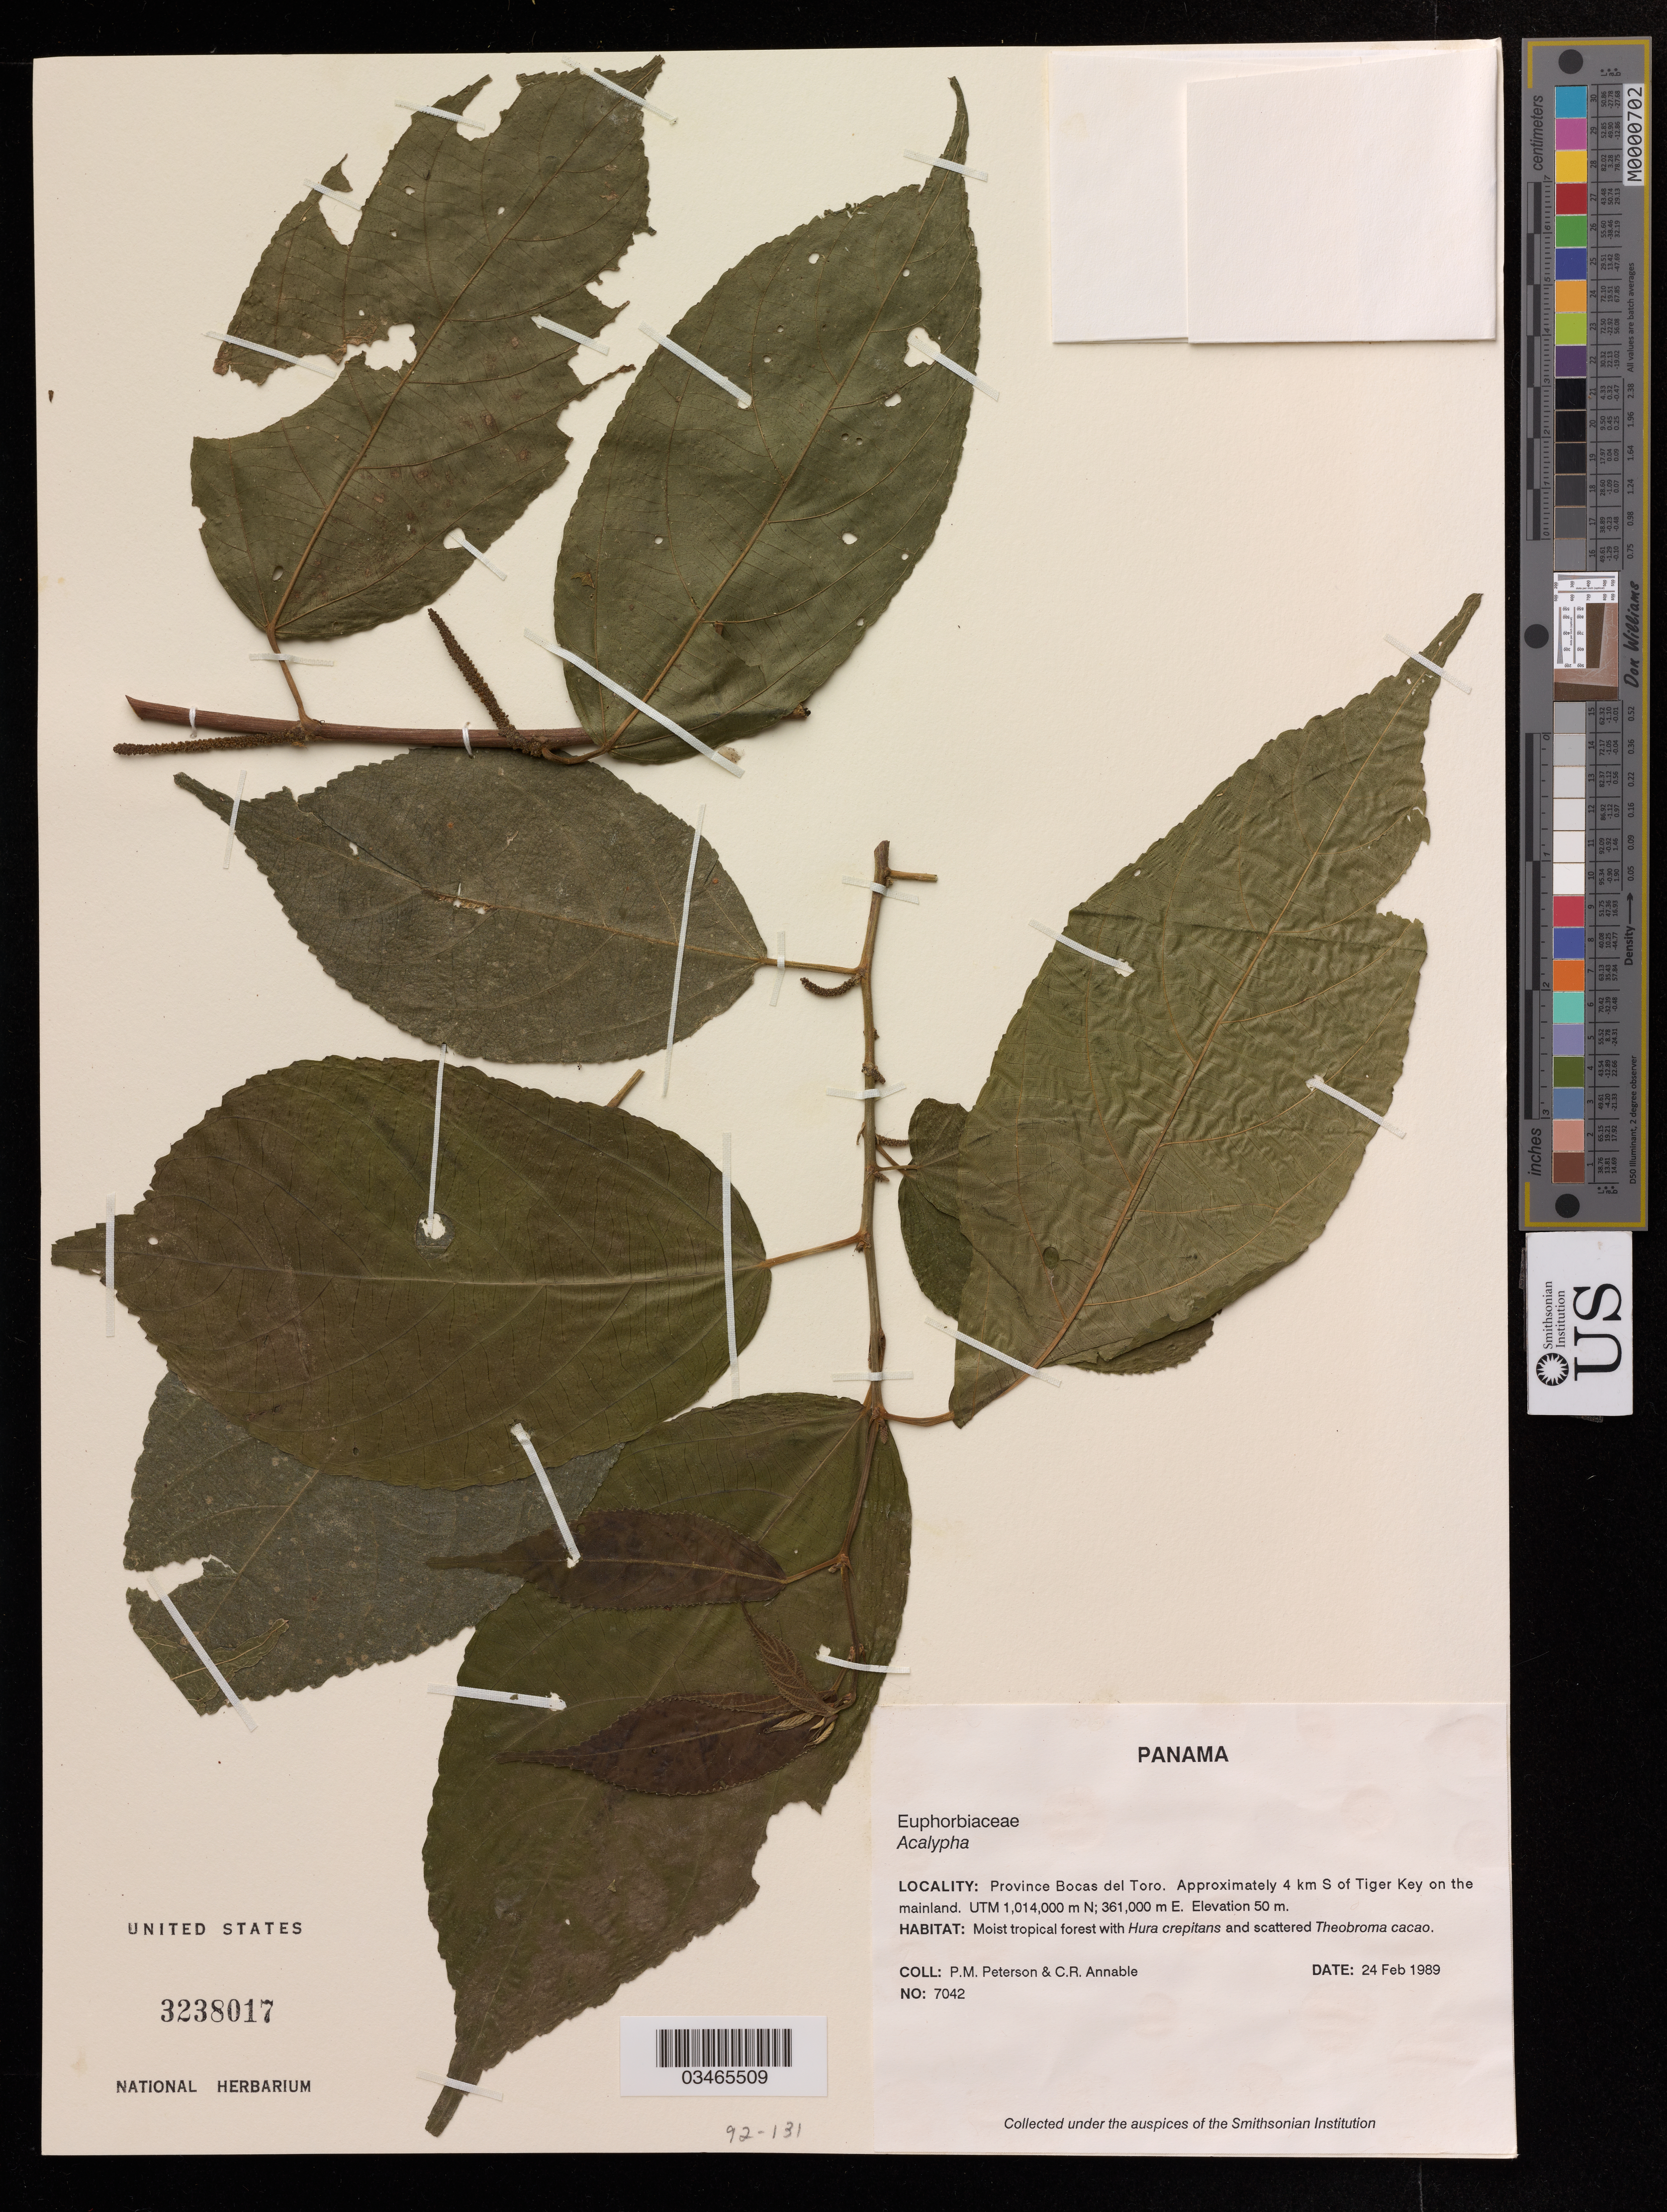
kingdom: Plantae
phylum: Tracheophyta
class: Magnoliopsida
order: Malpighiales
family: Euphorbiaceae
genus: Acalypha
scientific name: Acalypha sp.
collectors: P. M. Peterson & C. R. Annable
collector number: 7042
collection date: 1989-02-24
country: Panama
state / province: Panamá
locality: Province Bocas del Toro, Approximately 4 km S of Tiger Key on the mainland.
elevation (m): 50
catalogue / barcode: US 3238017